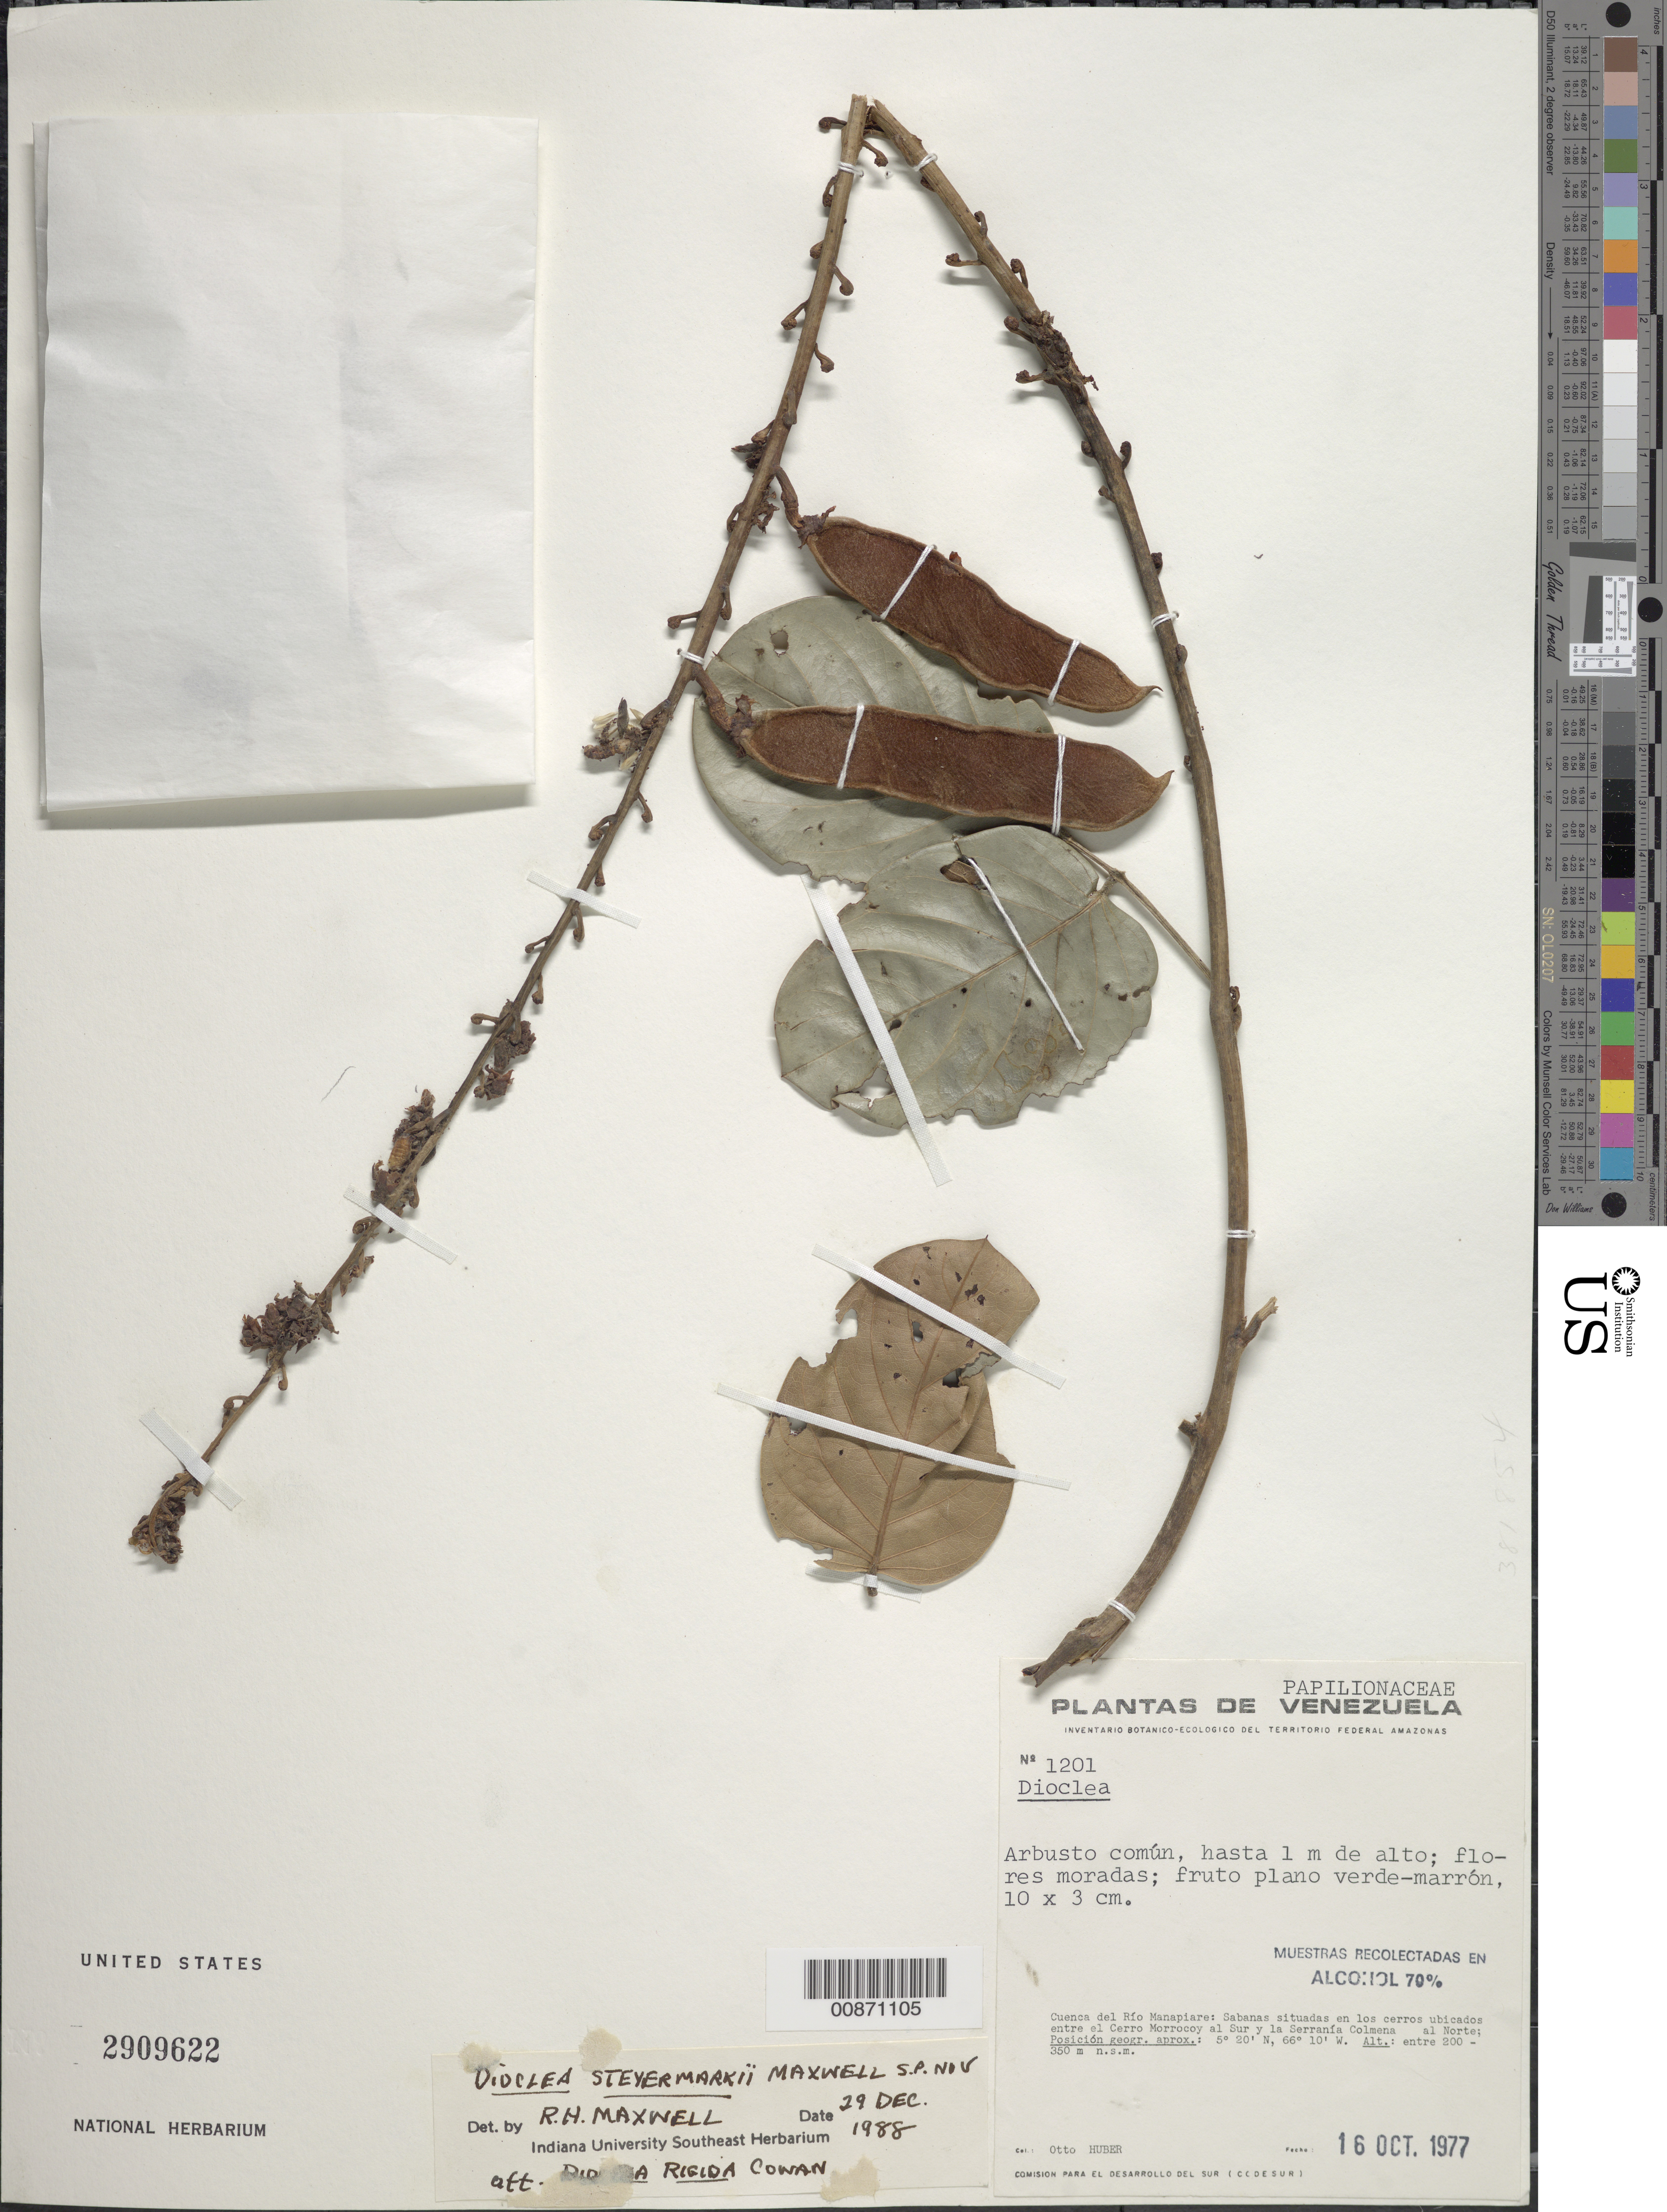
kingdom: Plantae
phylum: Tracheophyta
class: Magnoliopsida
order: Fabales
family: Fabaceae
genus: Macropsychanthus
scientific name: Macropsychanthus rigidus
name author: (R.S. Cowan) L.P. Queiroz & Snak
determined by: Strong, Mark T., (BOT), Smithsonian Institution - National Museum of Natural History (UNITED STATES)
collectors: O. Huber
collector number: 1201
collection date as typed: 16-Oct-77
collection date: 1977-10-16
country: Venezuela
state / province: Amazonas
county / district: Atures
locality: Río Manapiare, entre el Cerro Morrocoy al Sur y la Serranía Colmena al Norte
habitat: Sabanas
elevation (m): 200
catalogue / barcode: US 2909622